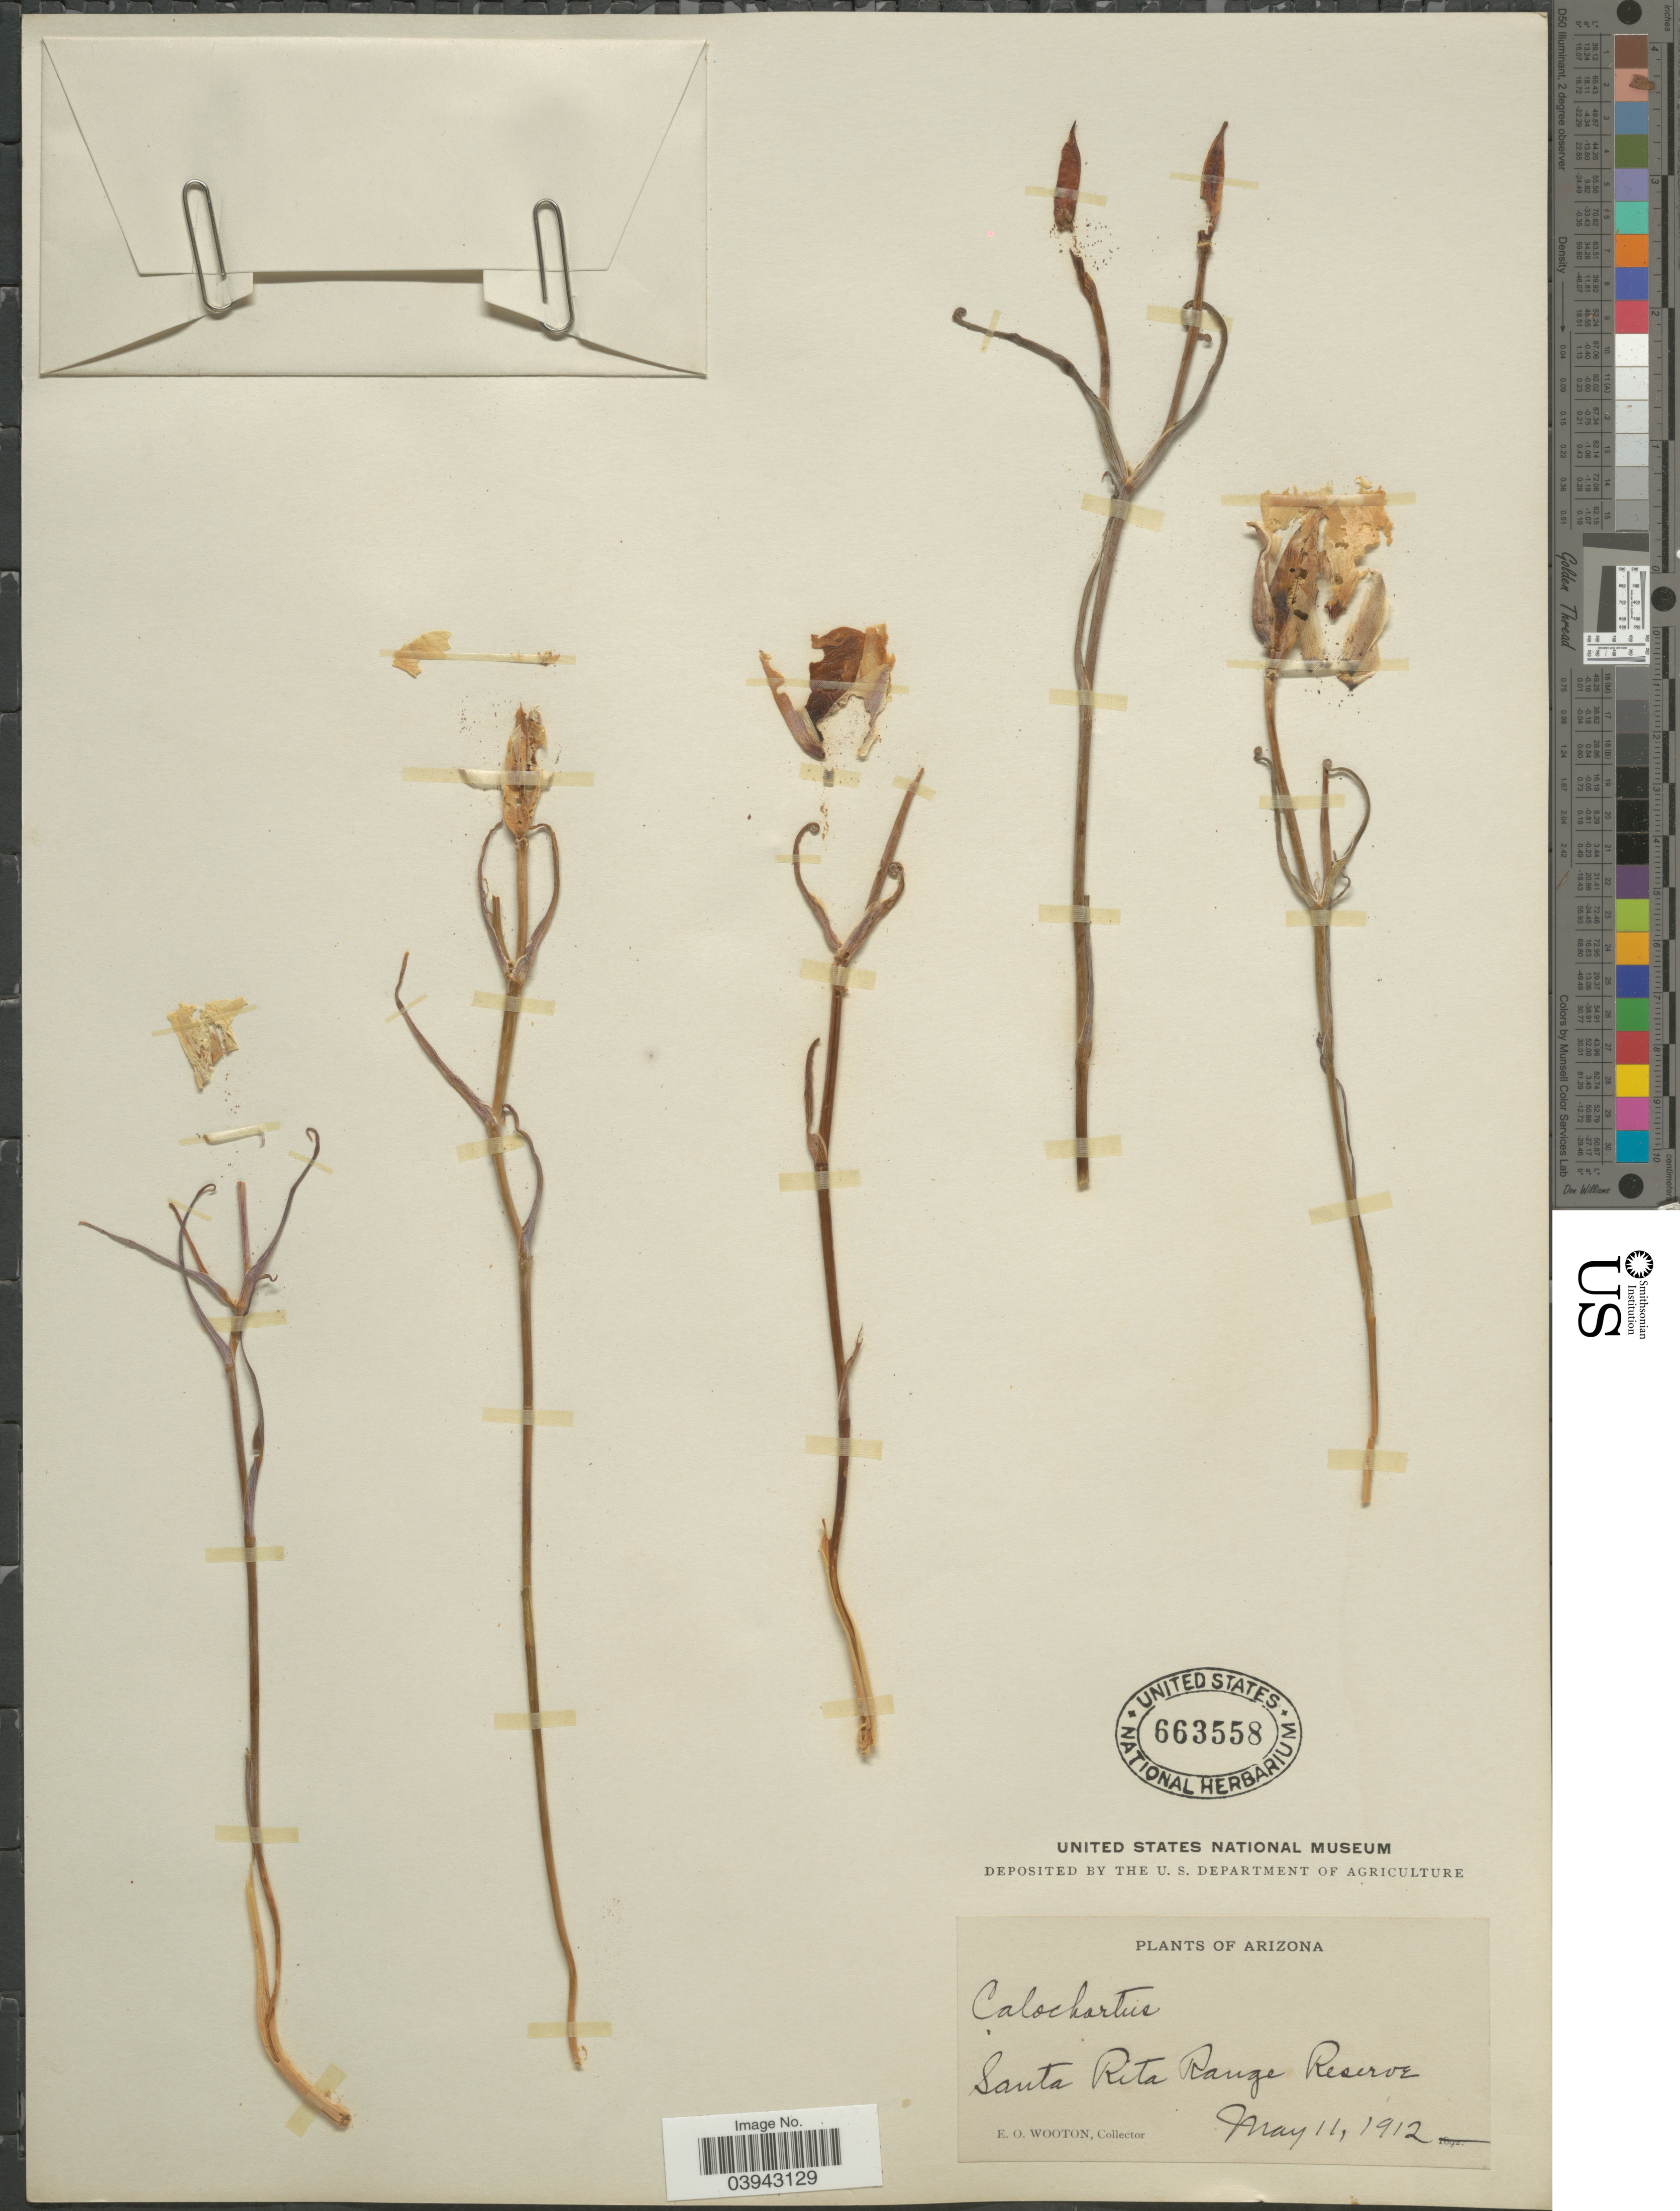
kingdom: Plantae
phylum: Tracheophyta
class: Liliopsida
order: Liliales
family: Liliaceae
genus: Calochortus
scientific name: Calochortus sp.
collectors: E. O. Wooton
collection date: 1912-05-11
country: United States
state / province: Arizona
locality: Santa Rita Range Reserve.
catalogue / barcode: US 663558